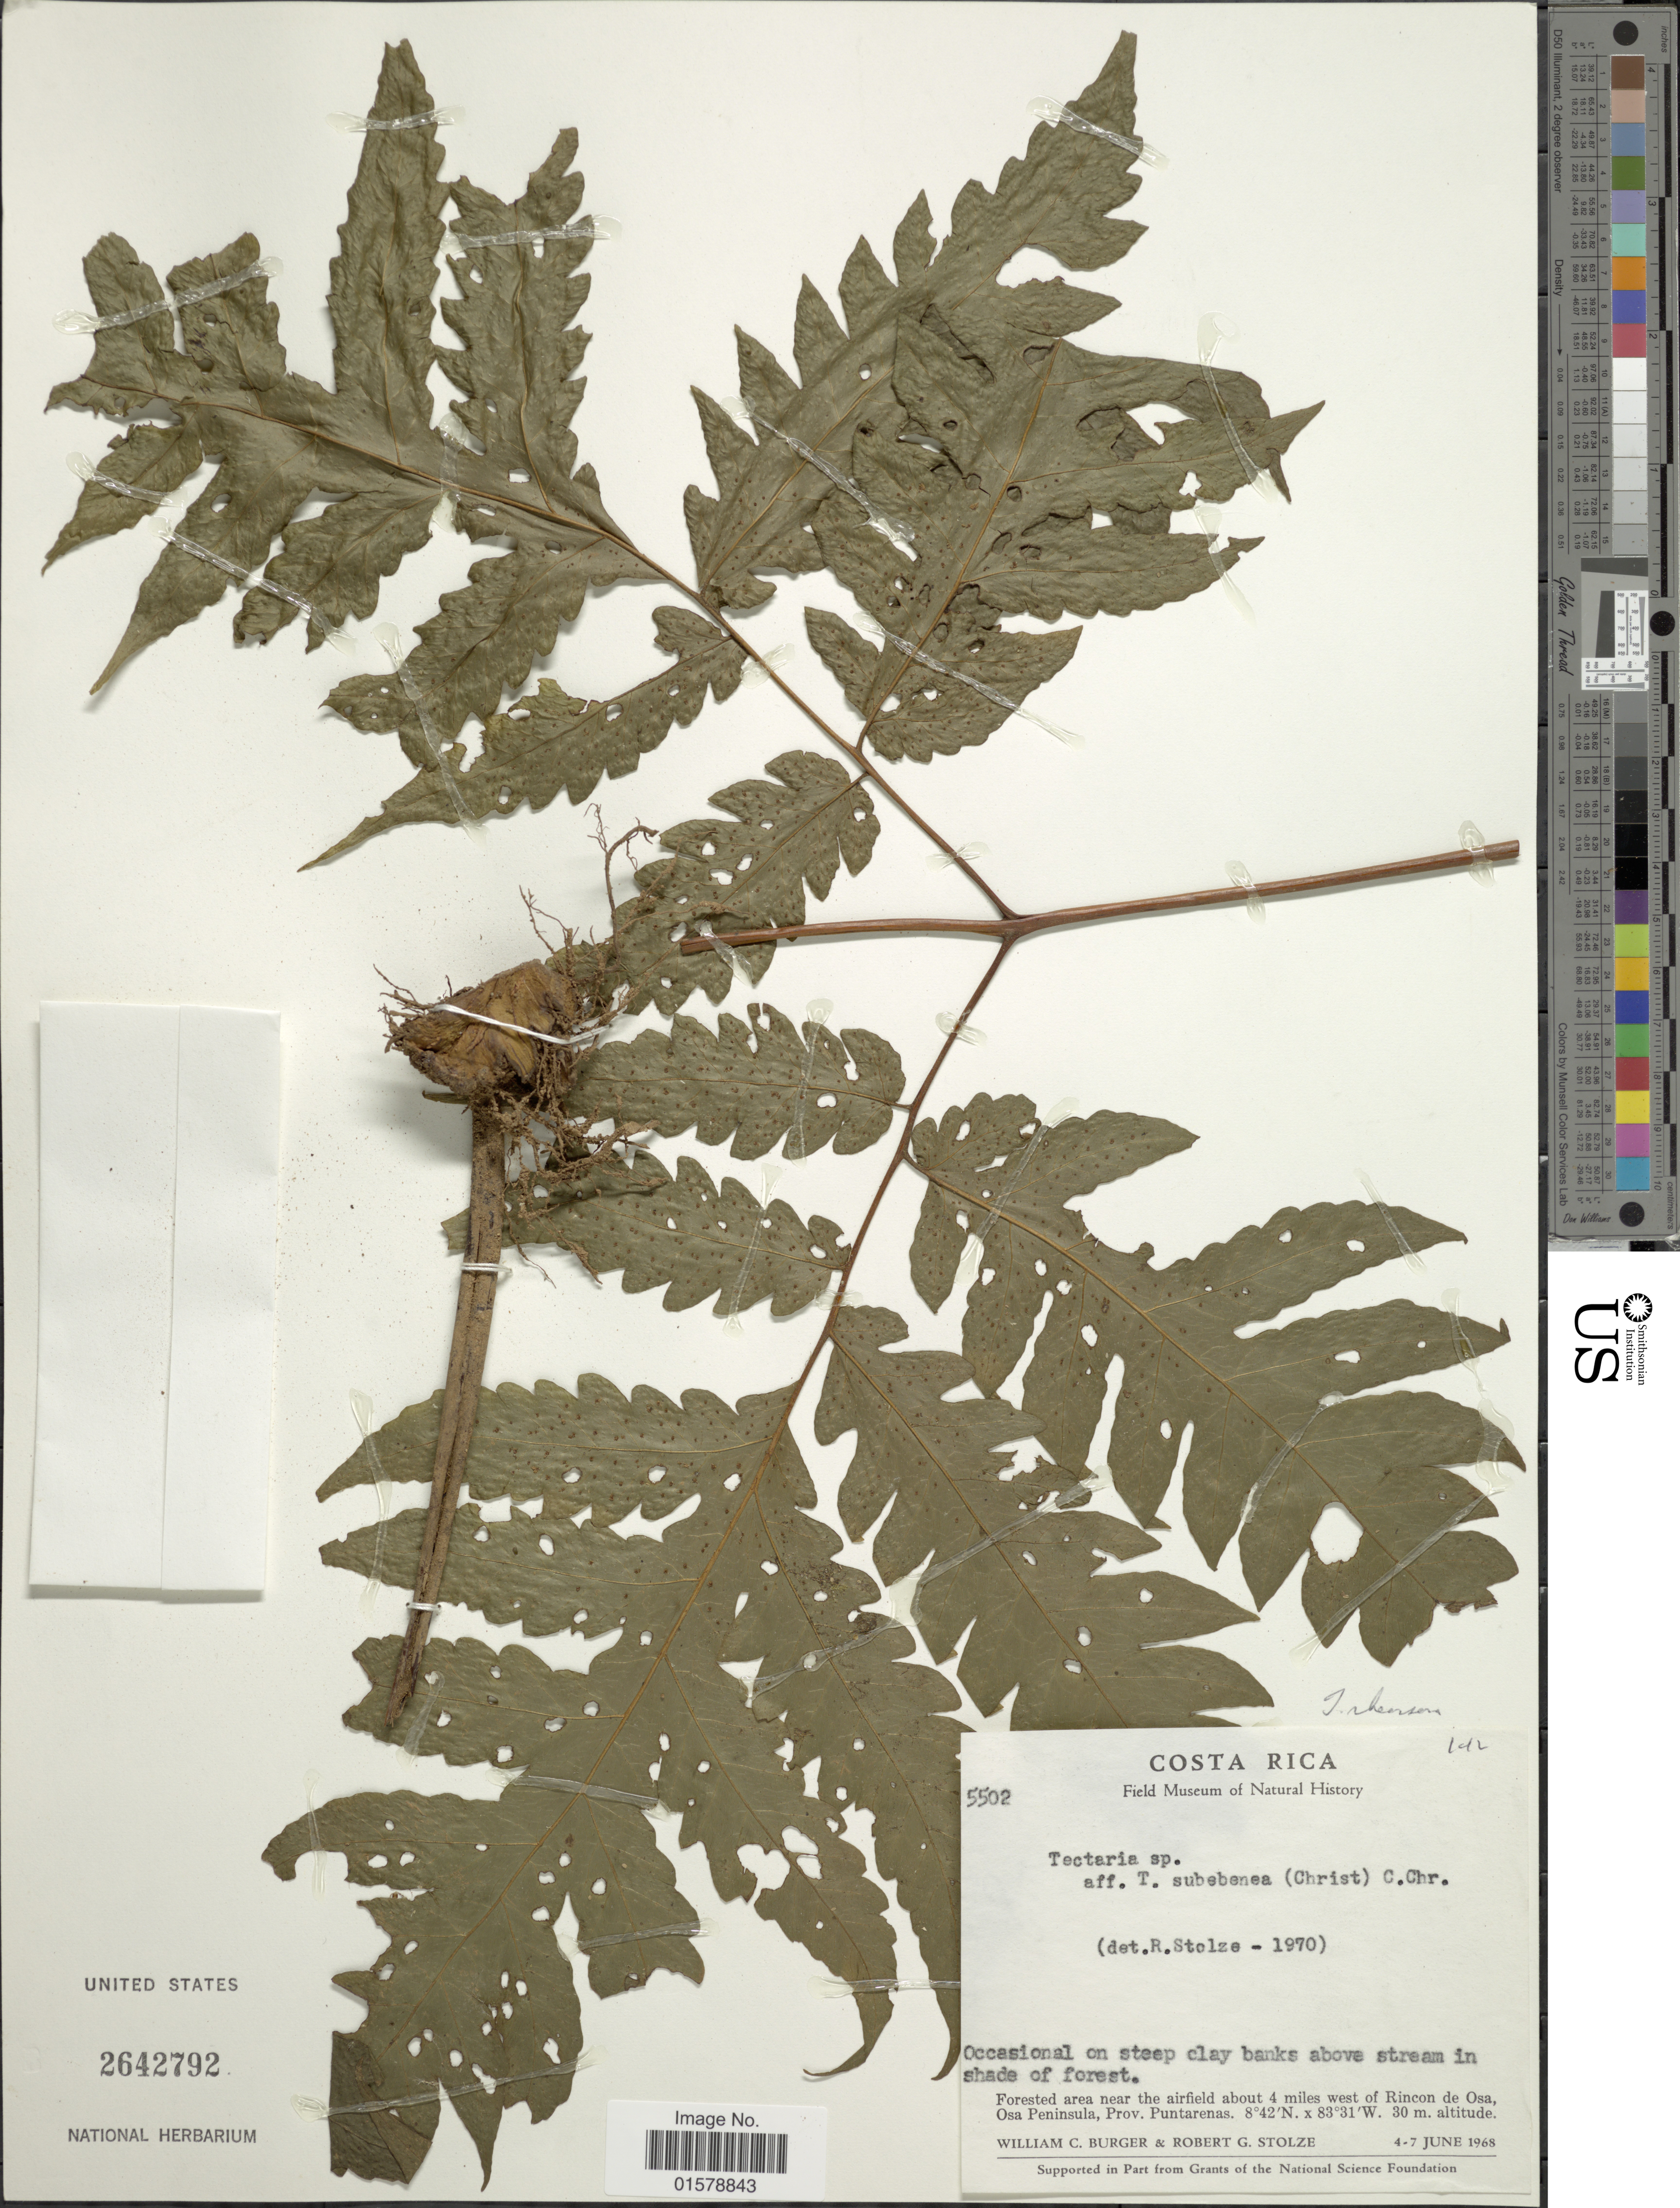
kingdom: Plantae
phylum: Tracheophyta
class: Polypodiopsida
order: Polypodiales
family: Tectariaceae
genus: Tectaria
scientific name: Tectaria rivalis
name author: (Mett. ex Kuhn) C. Chr.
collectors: W. Burger & R. G. Stolze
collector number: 5502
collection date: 1968-06-04/1968-06-07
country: Costa Rica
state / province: Puntarenas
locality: Forested area near the airfield about 4 miles west of Rincon de Osa, Osa Peninsula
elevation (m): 30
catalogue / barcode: US 2642792